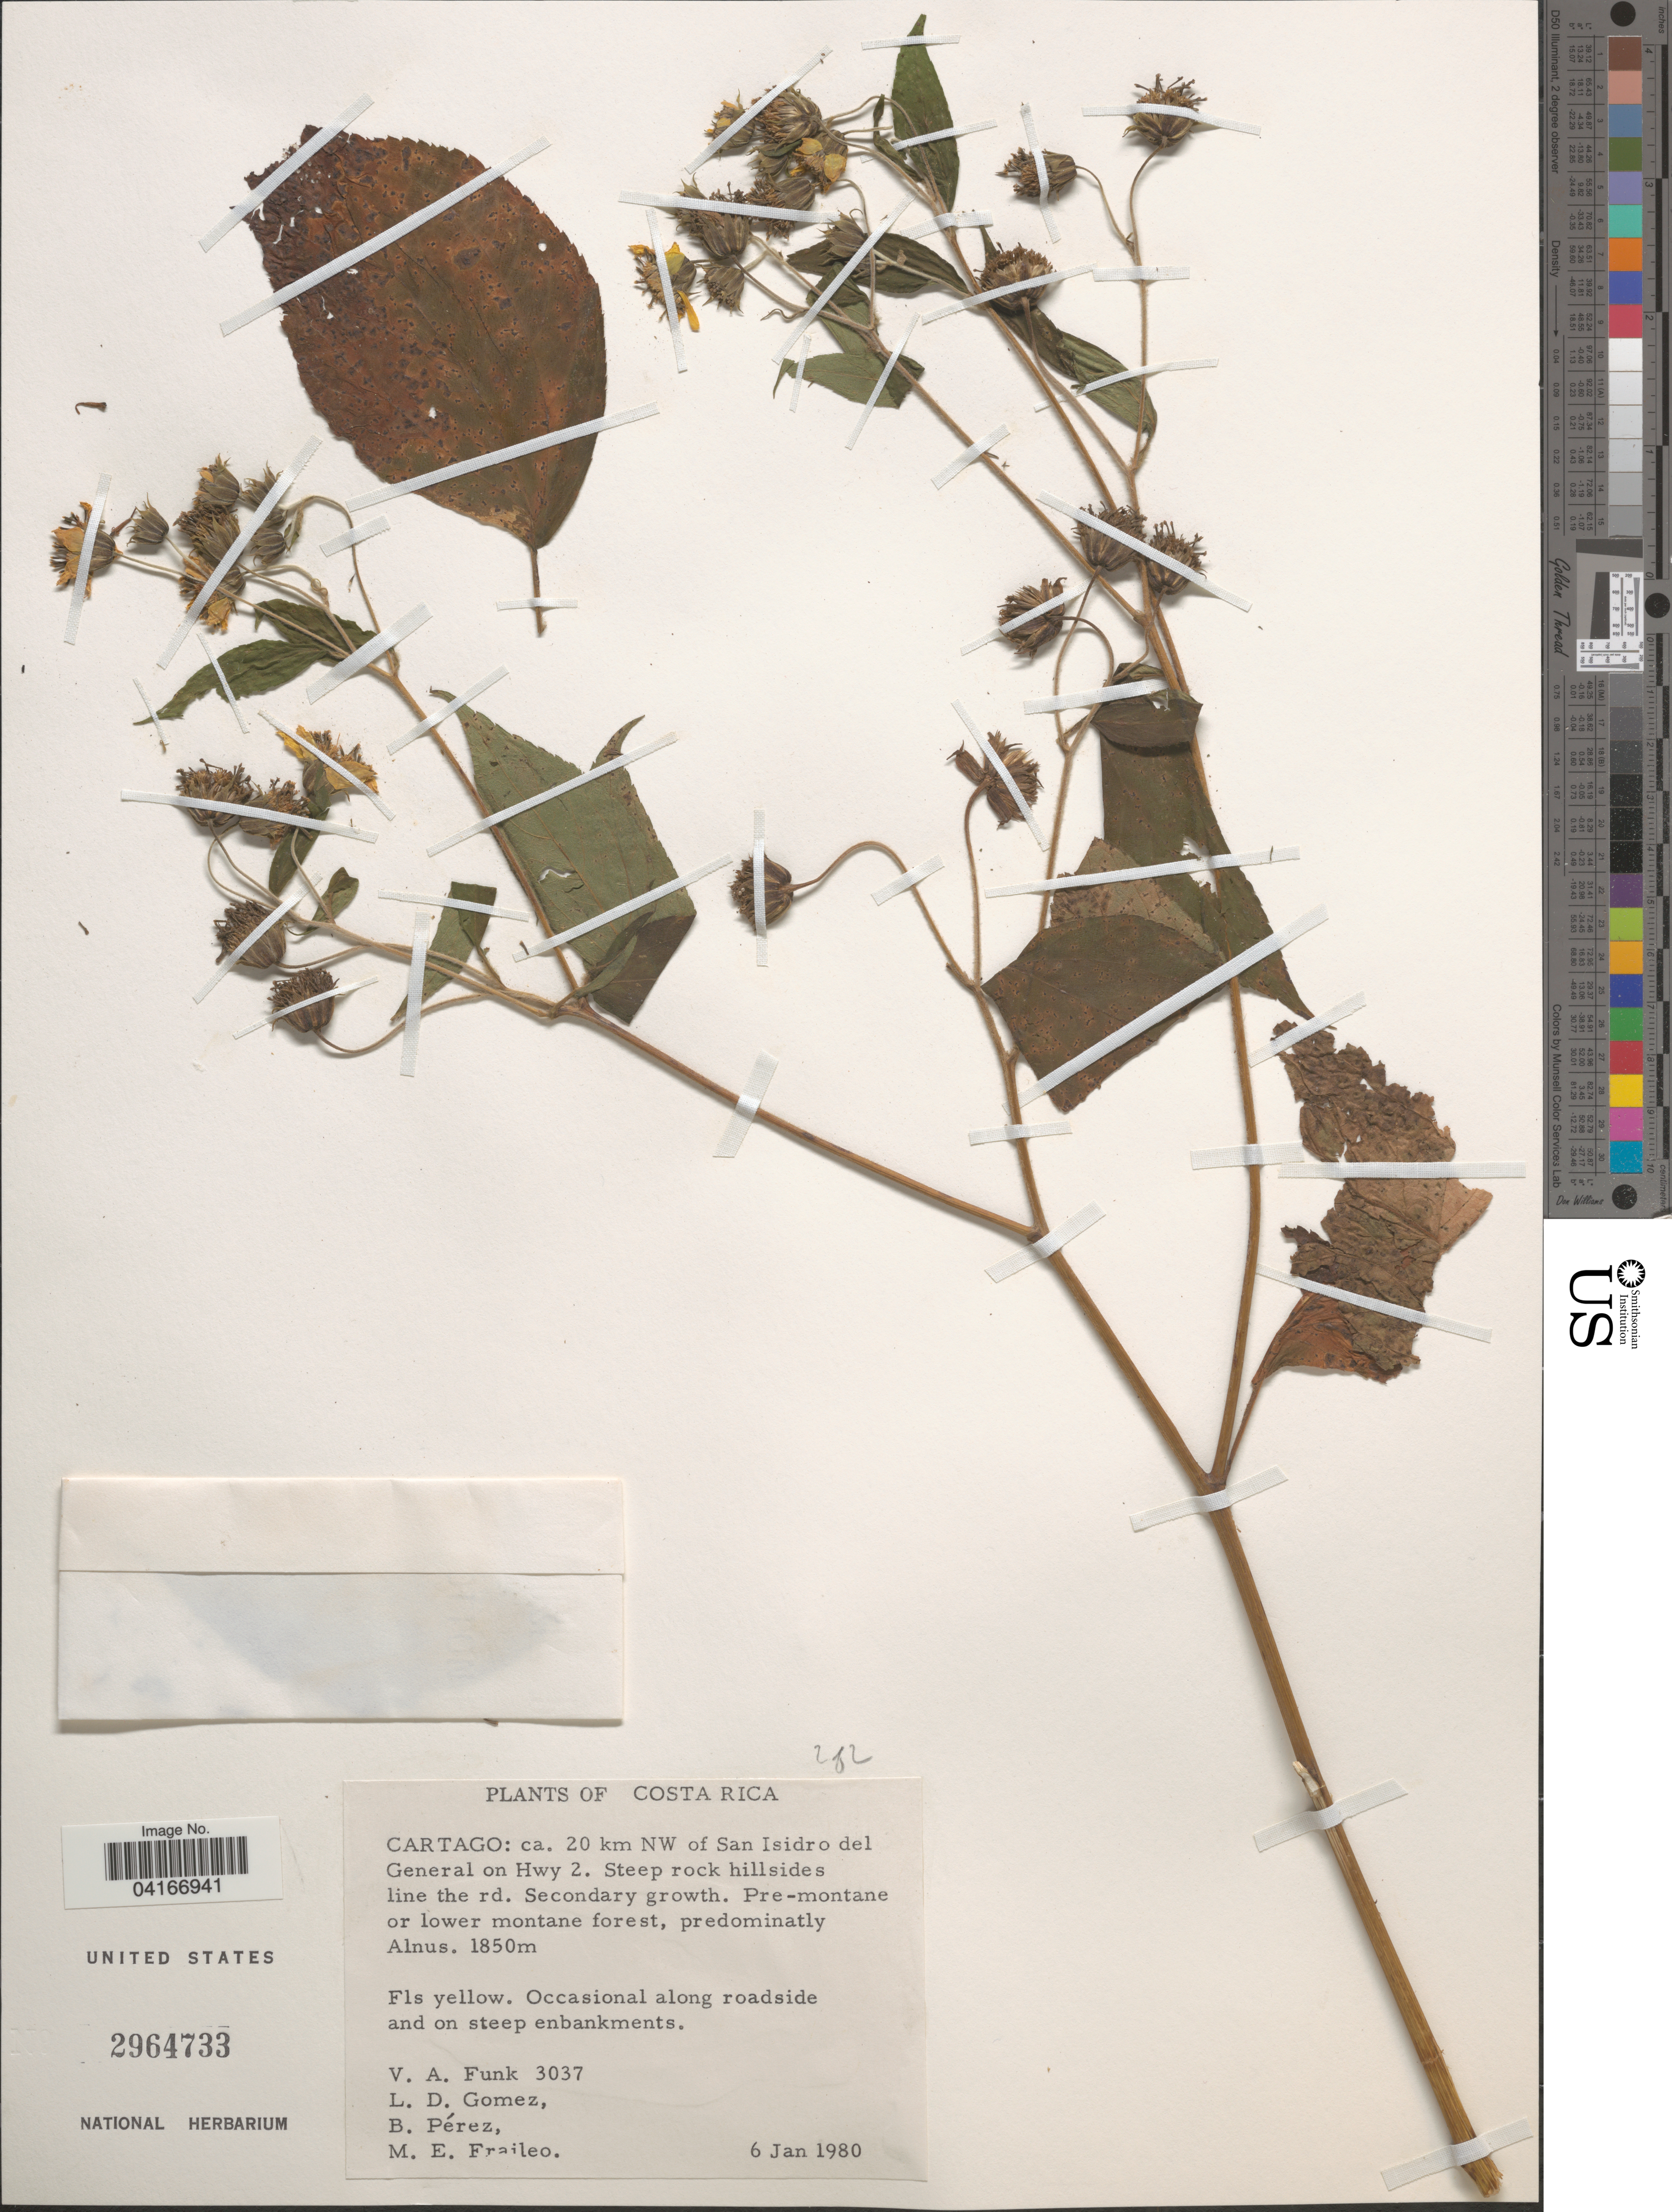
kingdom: Plantae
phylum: Tracheophyta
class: Magnoliopsida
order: Asterales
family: Asteraceae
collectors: V. Funk, L. D. Gómez, B. Pérez & M. Fraileo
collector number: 3037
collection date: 1980-01-06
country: Costa Rica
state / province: Cartago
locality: Ca. 20 km NW of San Isidro del General on Hwy 2.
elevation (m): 1850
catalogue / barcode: US 2964733